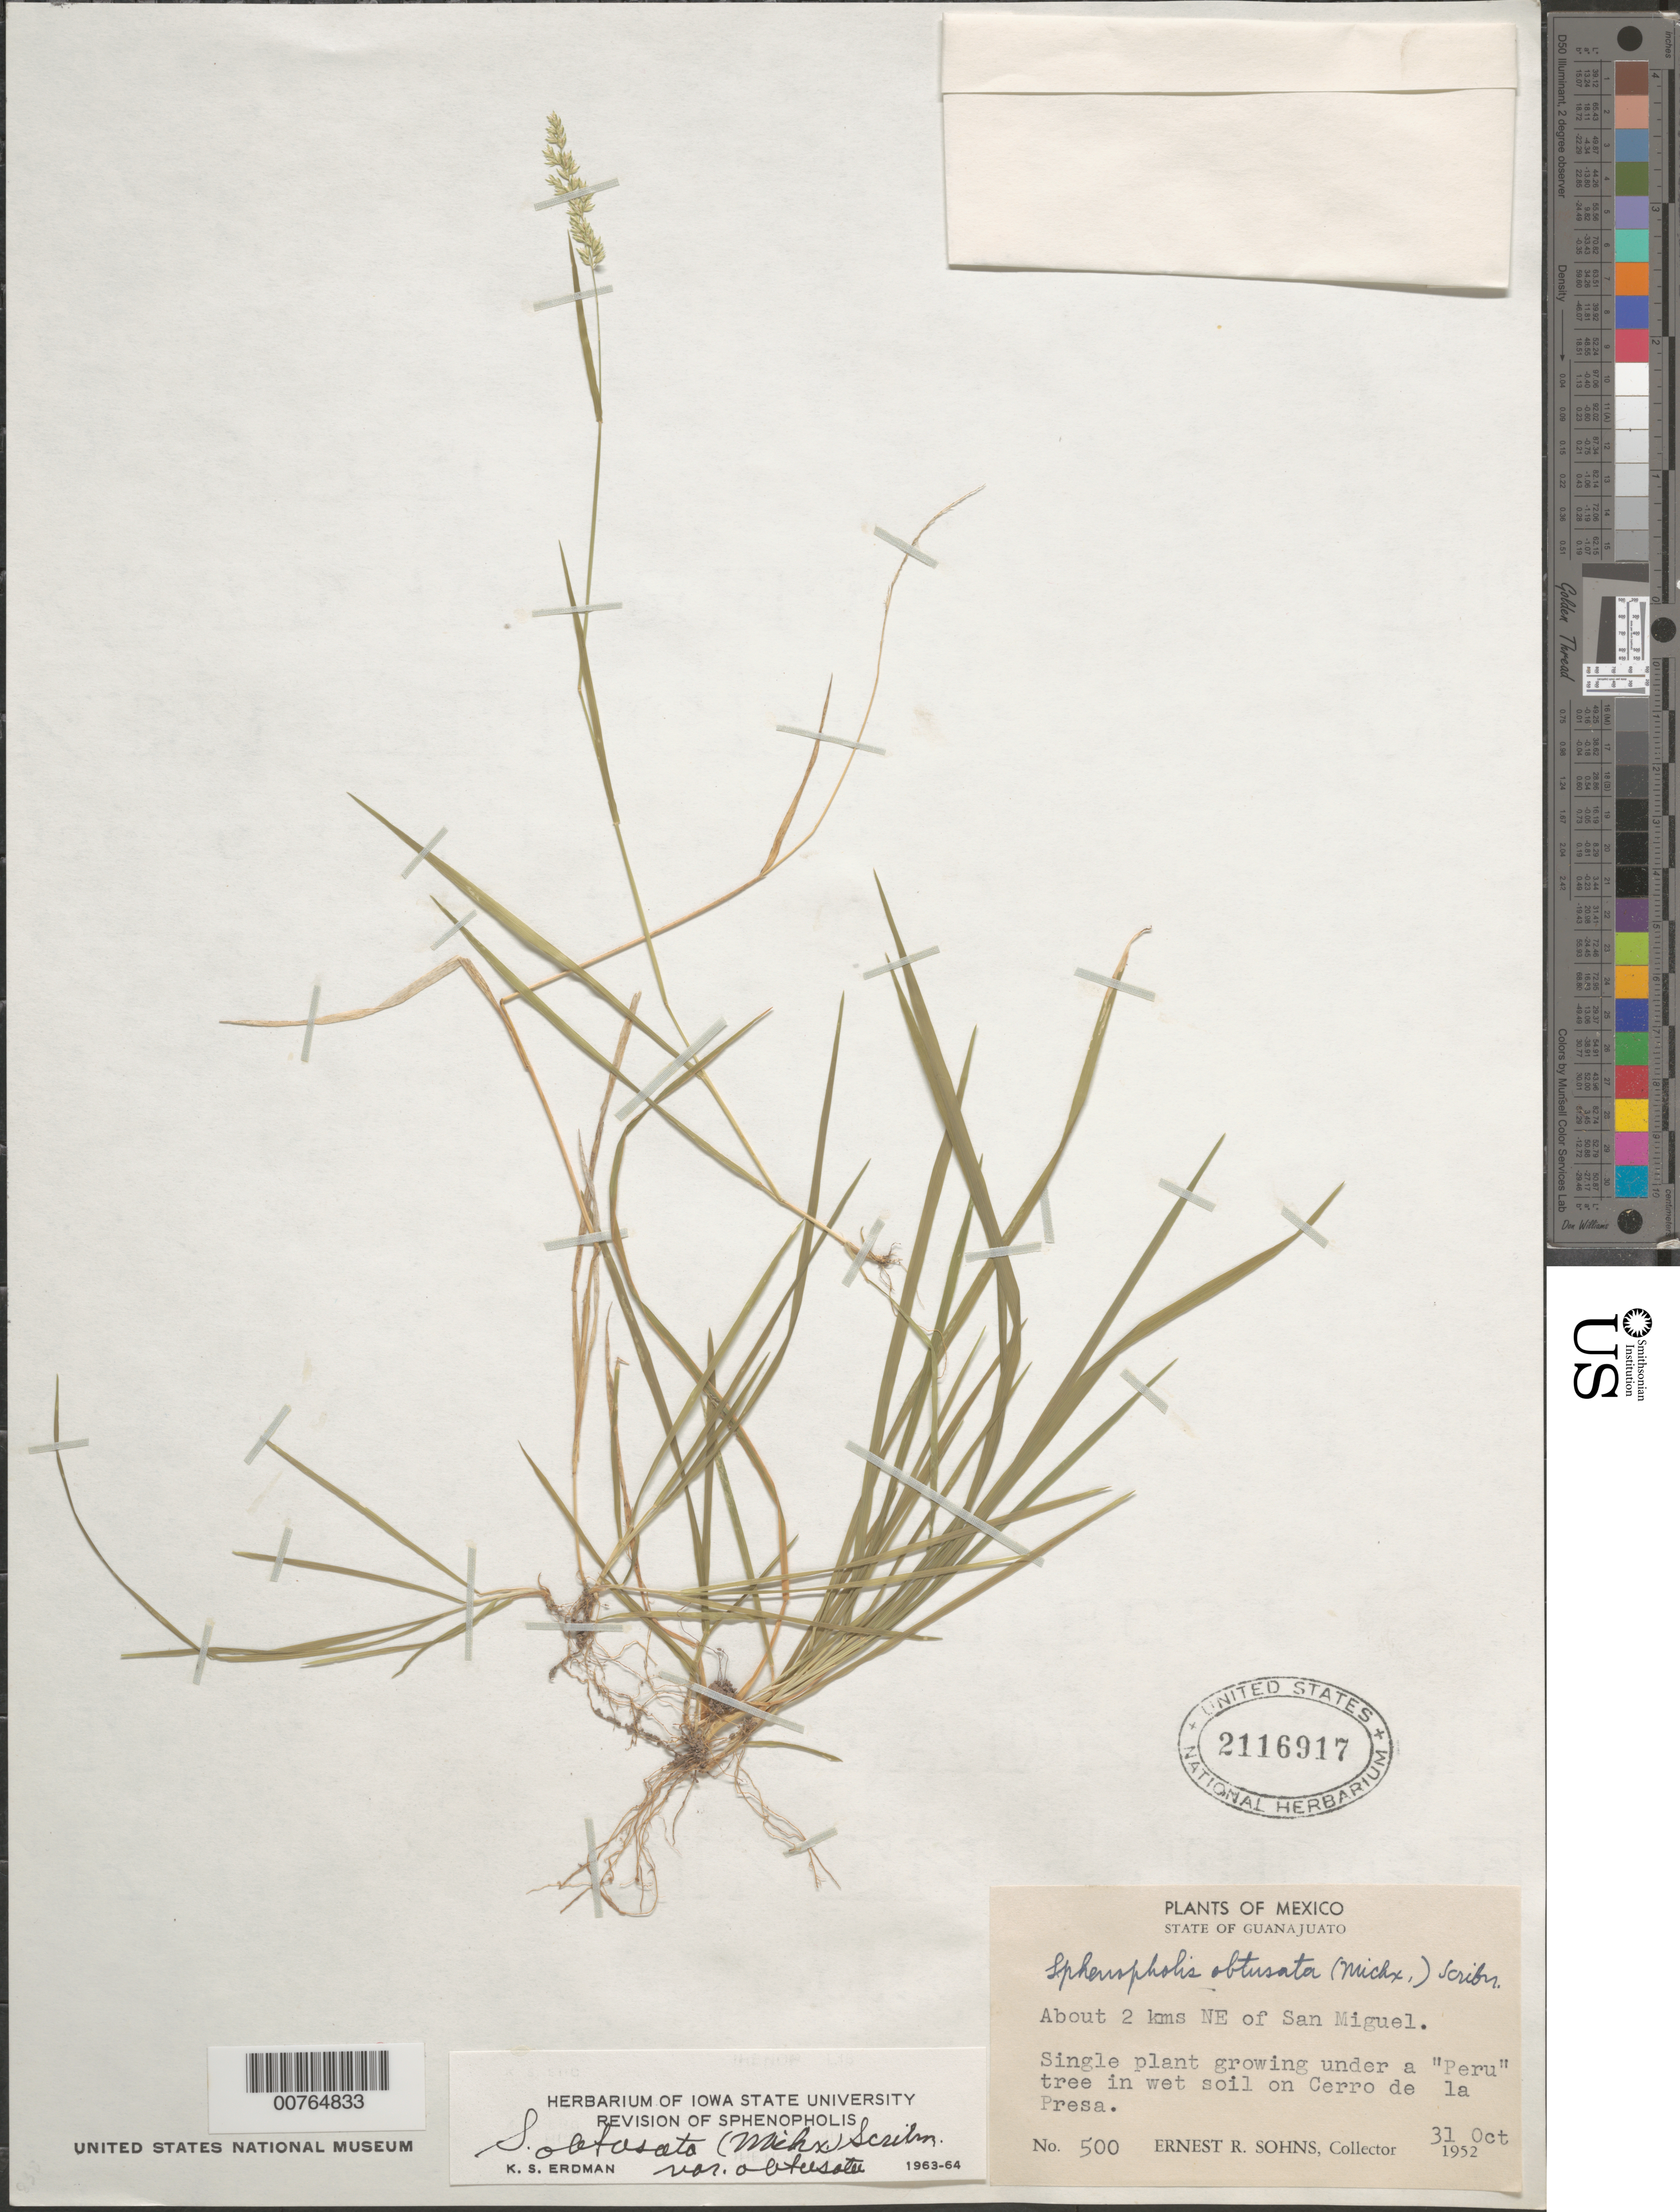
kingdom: Plantae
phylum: Tracheophyta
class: Liliopsida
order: Poales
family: Poaceae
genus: Sphenopholis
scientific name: Sphenopholis obtusata var. obtusata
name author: (Michx.) Scribn.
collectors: E. R. Sohns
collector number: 500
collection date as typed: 31 Oct 1952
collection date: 1952-10-31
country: Mexico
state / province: Guanajuato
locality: About 2 km NE of San Miguel, on Cerro de La Presa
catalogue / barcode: US 2116917